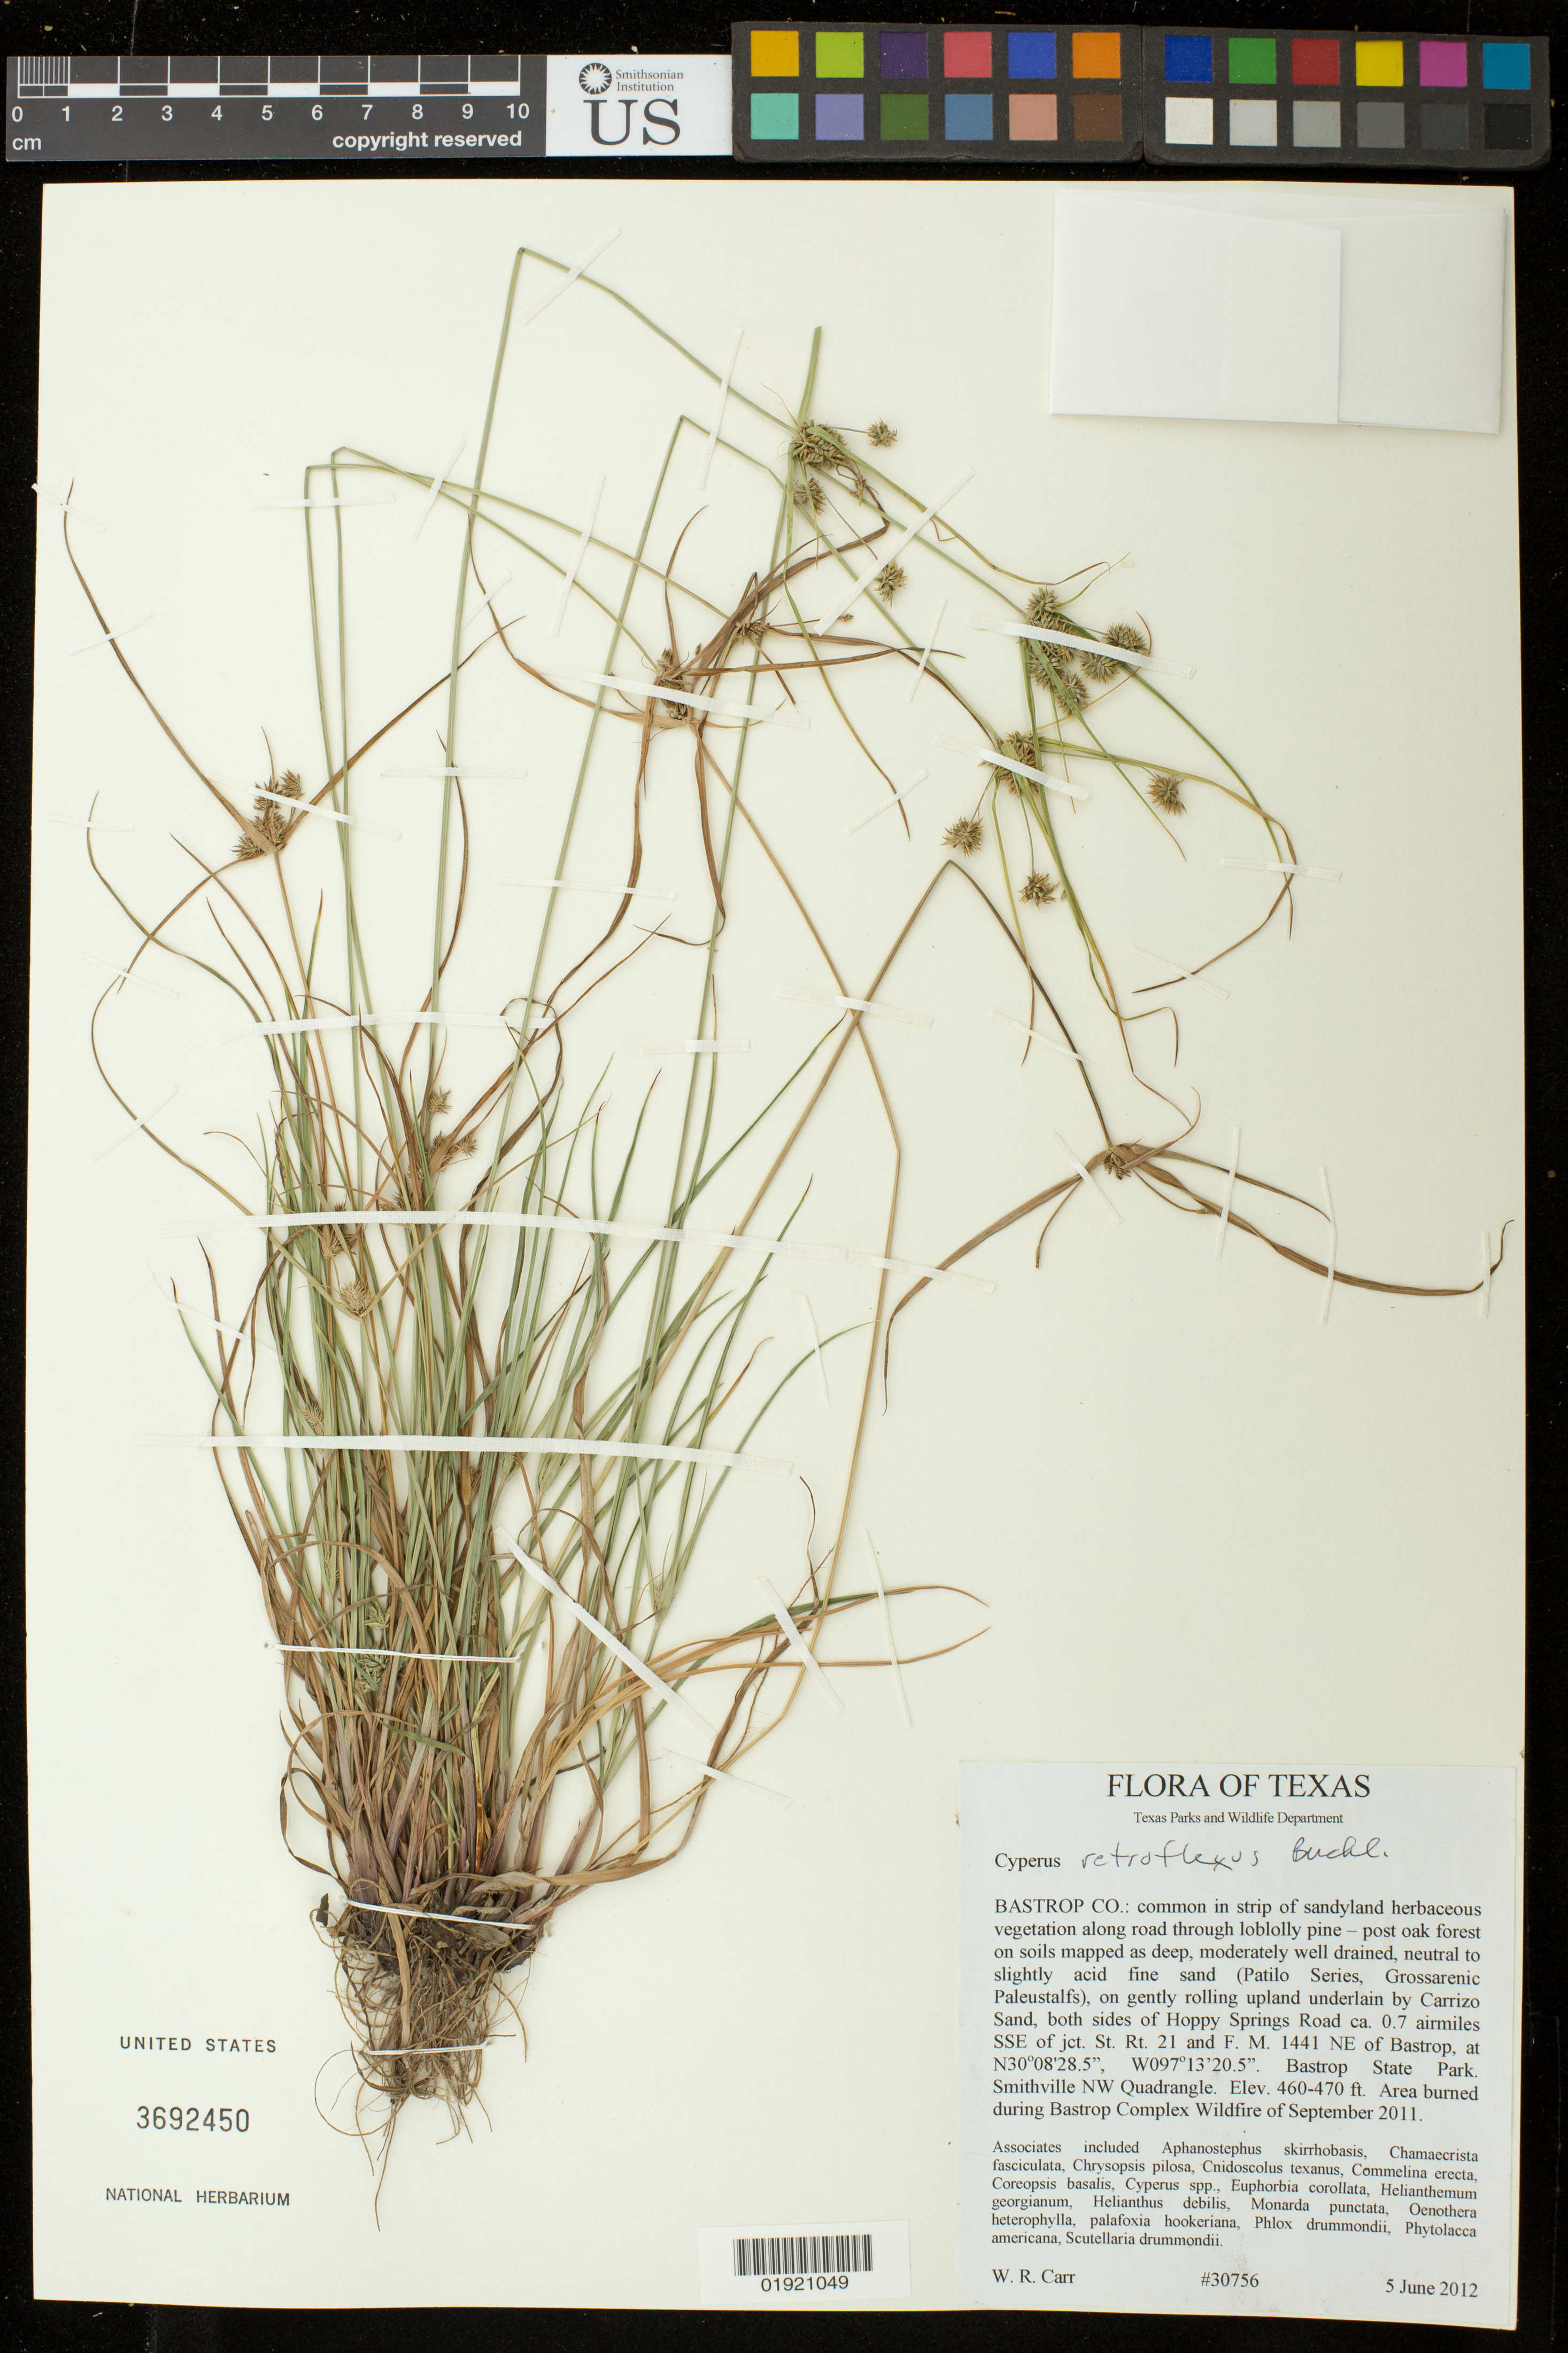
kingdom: Plantae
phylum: Tracheophyta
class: Liliopsida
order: Poales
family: Cyperaceae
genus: Cyperus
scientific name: Cyperus retroflexus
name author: Buckley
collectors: W. Carr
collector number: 30756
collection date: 2012-06-05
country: United States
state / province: Texas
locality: Bastrop Co.: both sides of Hoppy Springs Road ca. 0.7 airmiles SSE of jct. St. Rt. 21 and F.M. 1441 NE of Bastrop, Bastrop State Park. Smithville NW Quadrangle. Area burned during Bastrop Complex Wildfire of September 2011.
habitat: Common in strip of sandyland herbaceous vegetation along road through loblolly pine - post oak forest on soils mapped as deep, moderately well drained neutral to slightly acid fine sand (Patilo Series, Grossarenic Paleustalfs), on gently rolling upland underlain by Carrizo Sand.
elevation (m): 140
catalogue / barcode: US 3692450